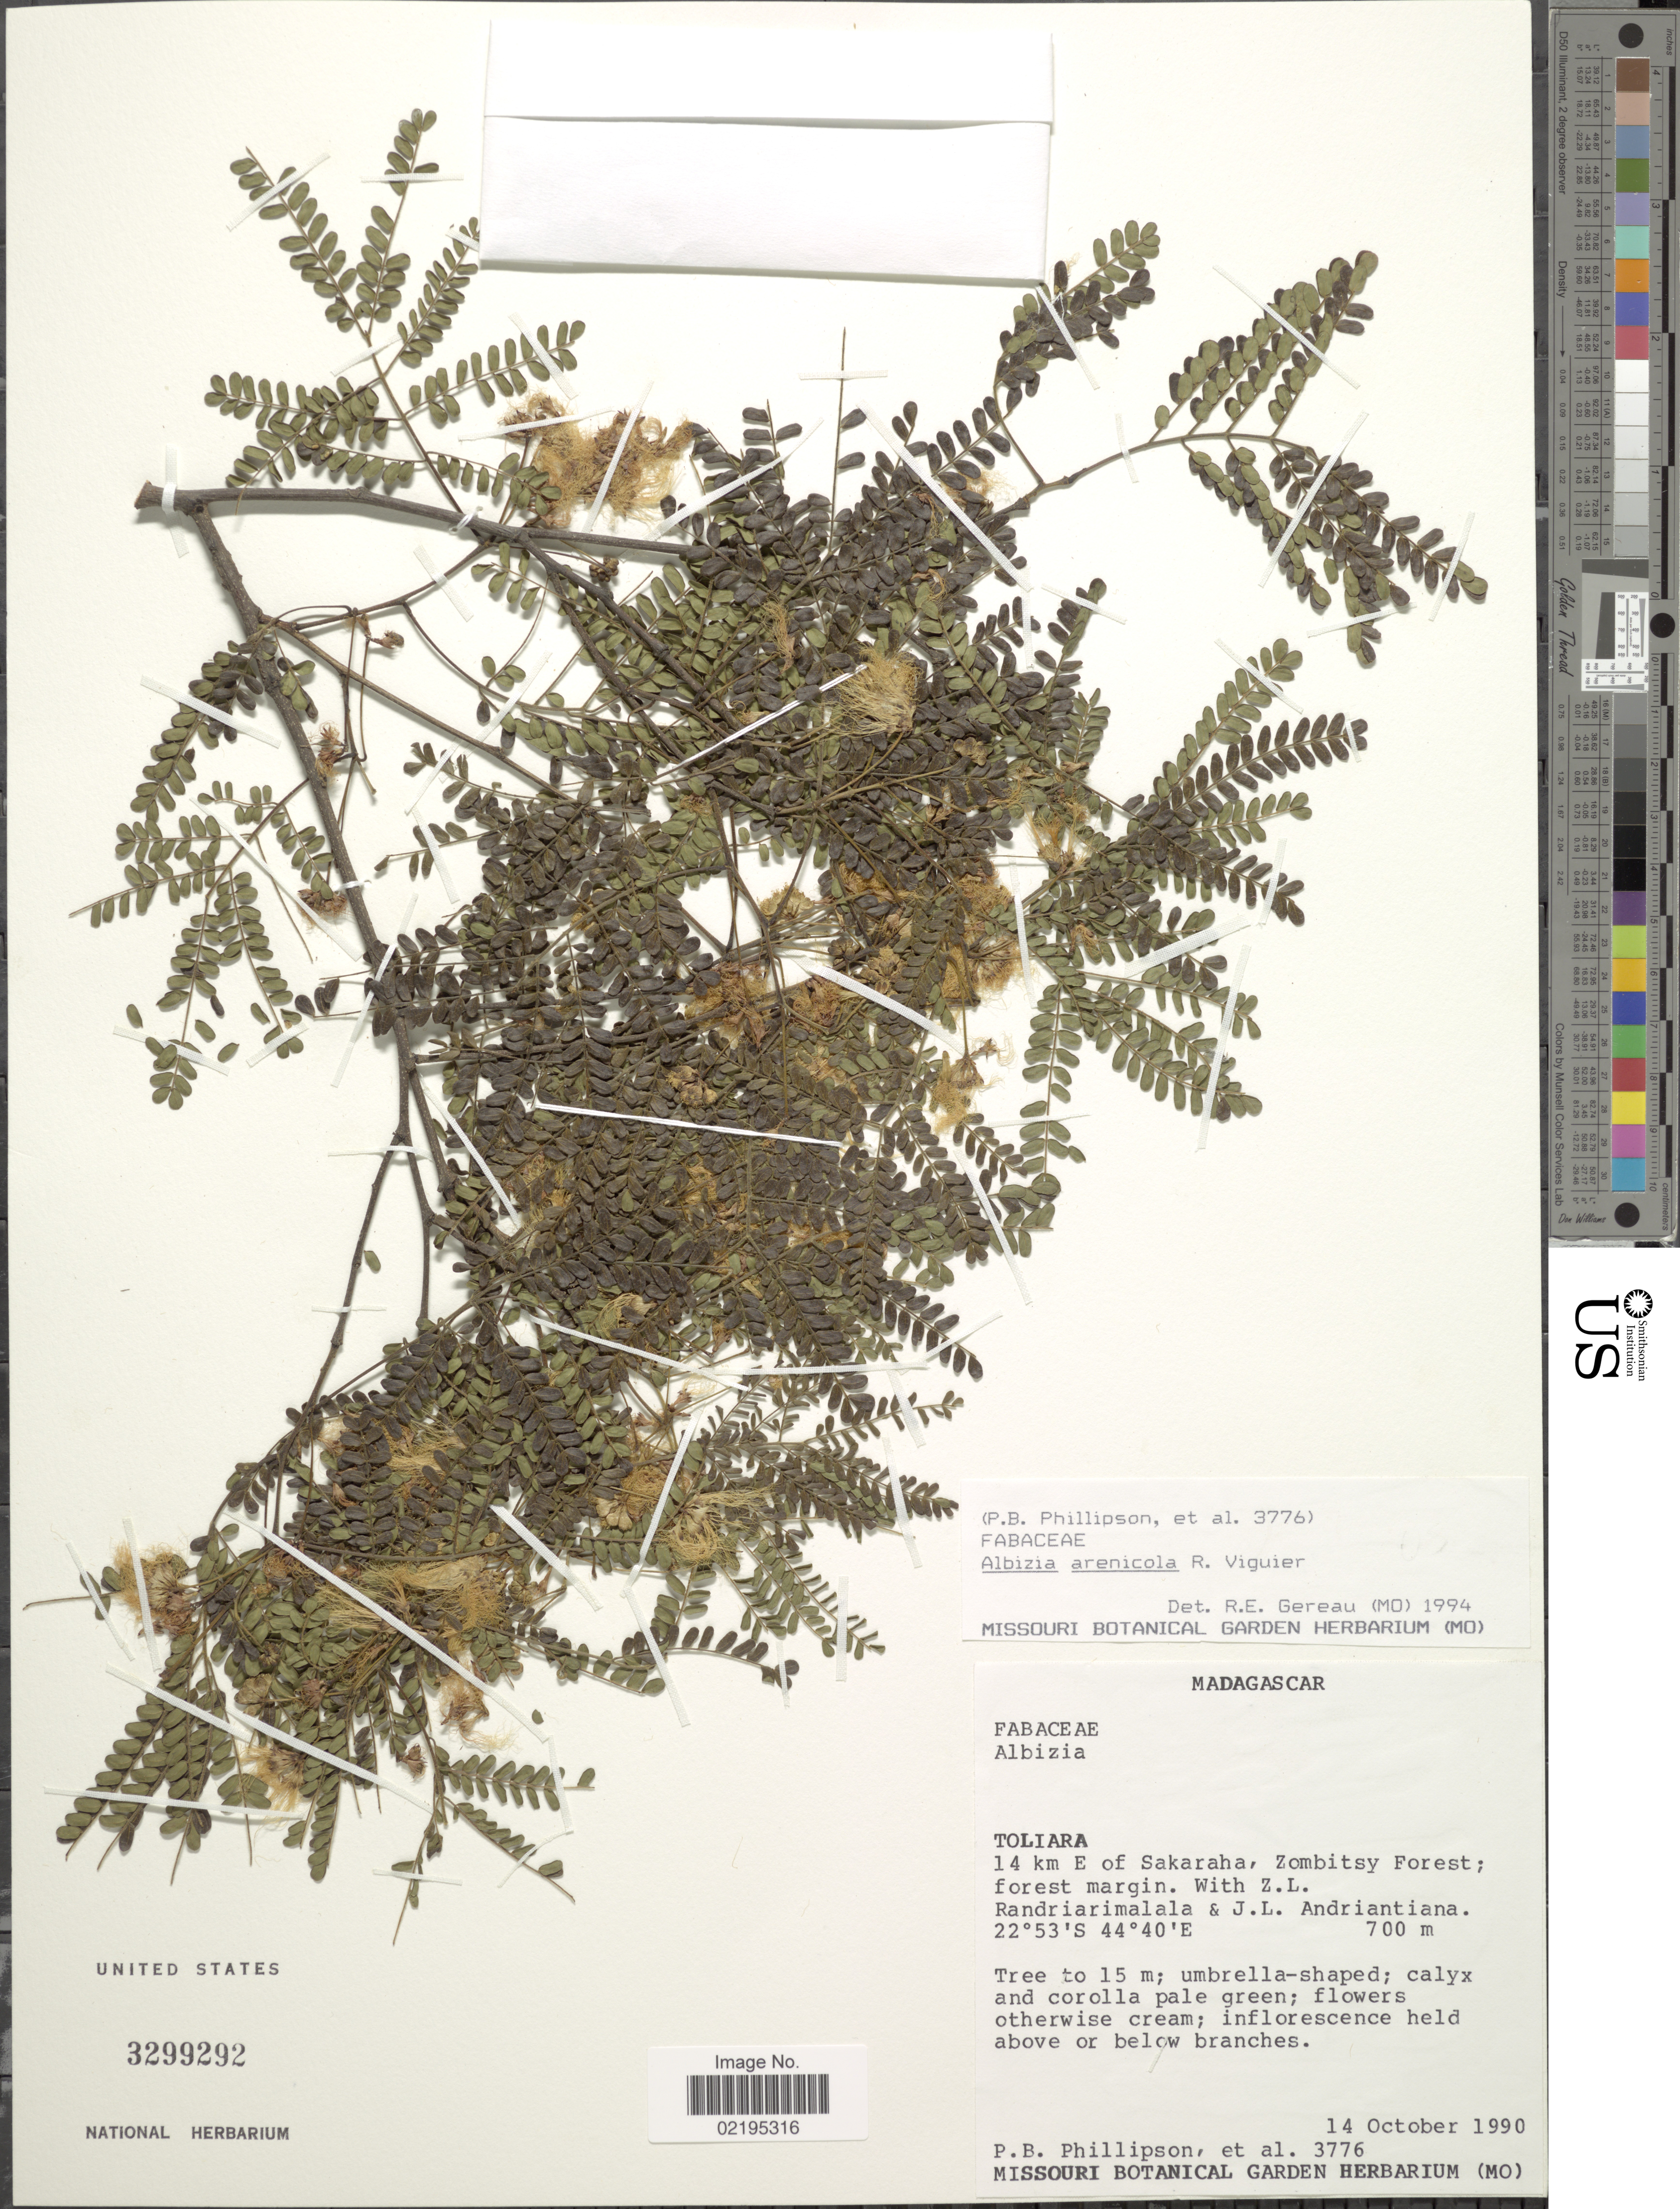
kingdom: Plantae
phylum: Tracheophyta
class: Magnoliopsida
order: Fabales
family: Fabaceae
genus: Albizia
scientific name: Albizia arenicola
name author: R. Vig. ex Humbert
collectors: P. B. Phillipson & et al.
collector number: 3776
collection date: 1990-10-14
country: Madagascar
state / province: Atsimo-Andrefana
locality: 14 km E of Sakaraha, Zombitsy Forest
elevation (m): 700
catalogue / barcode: US 3299292